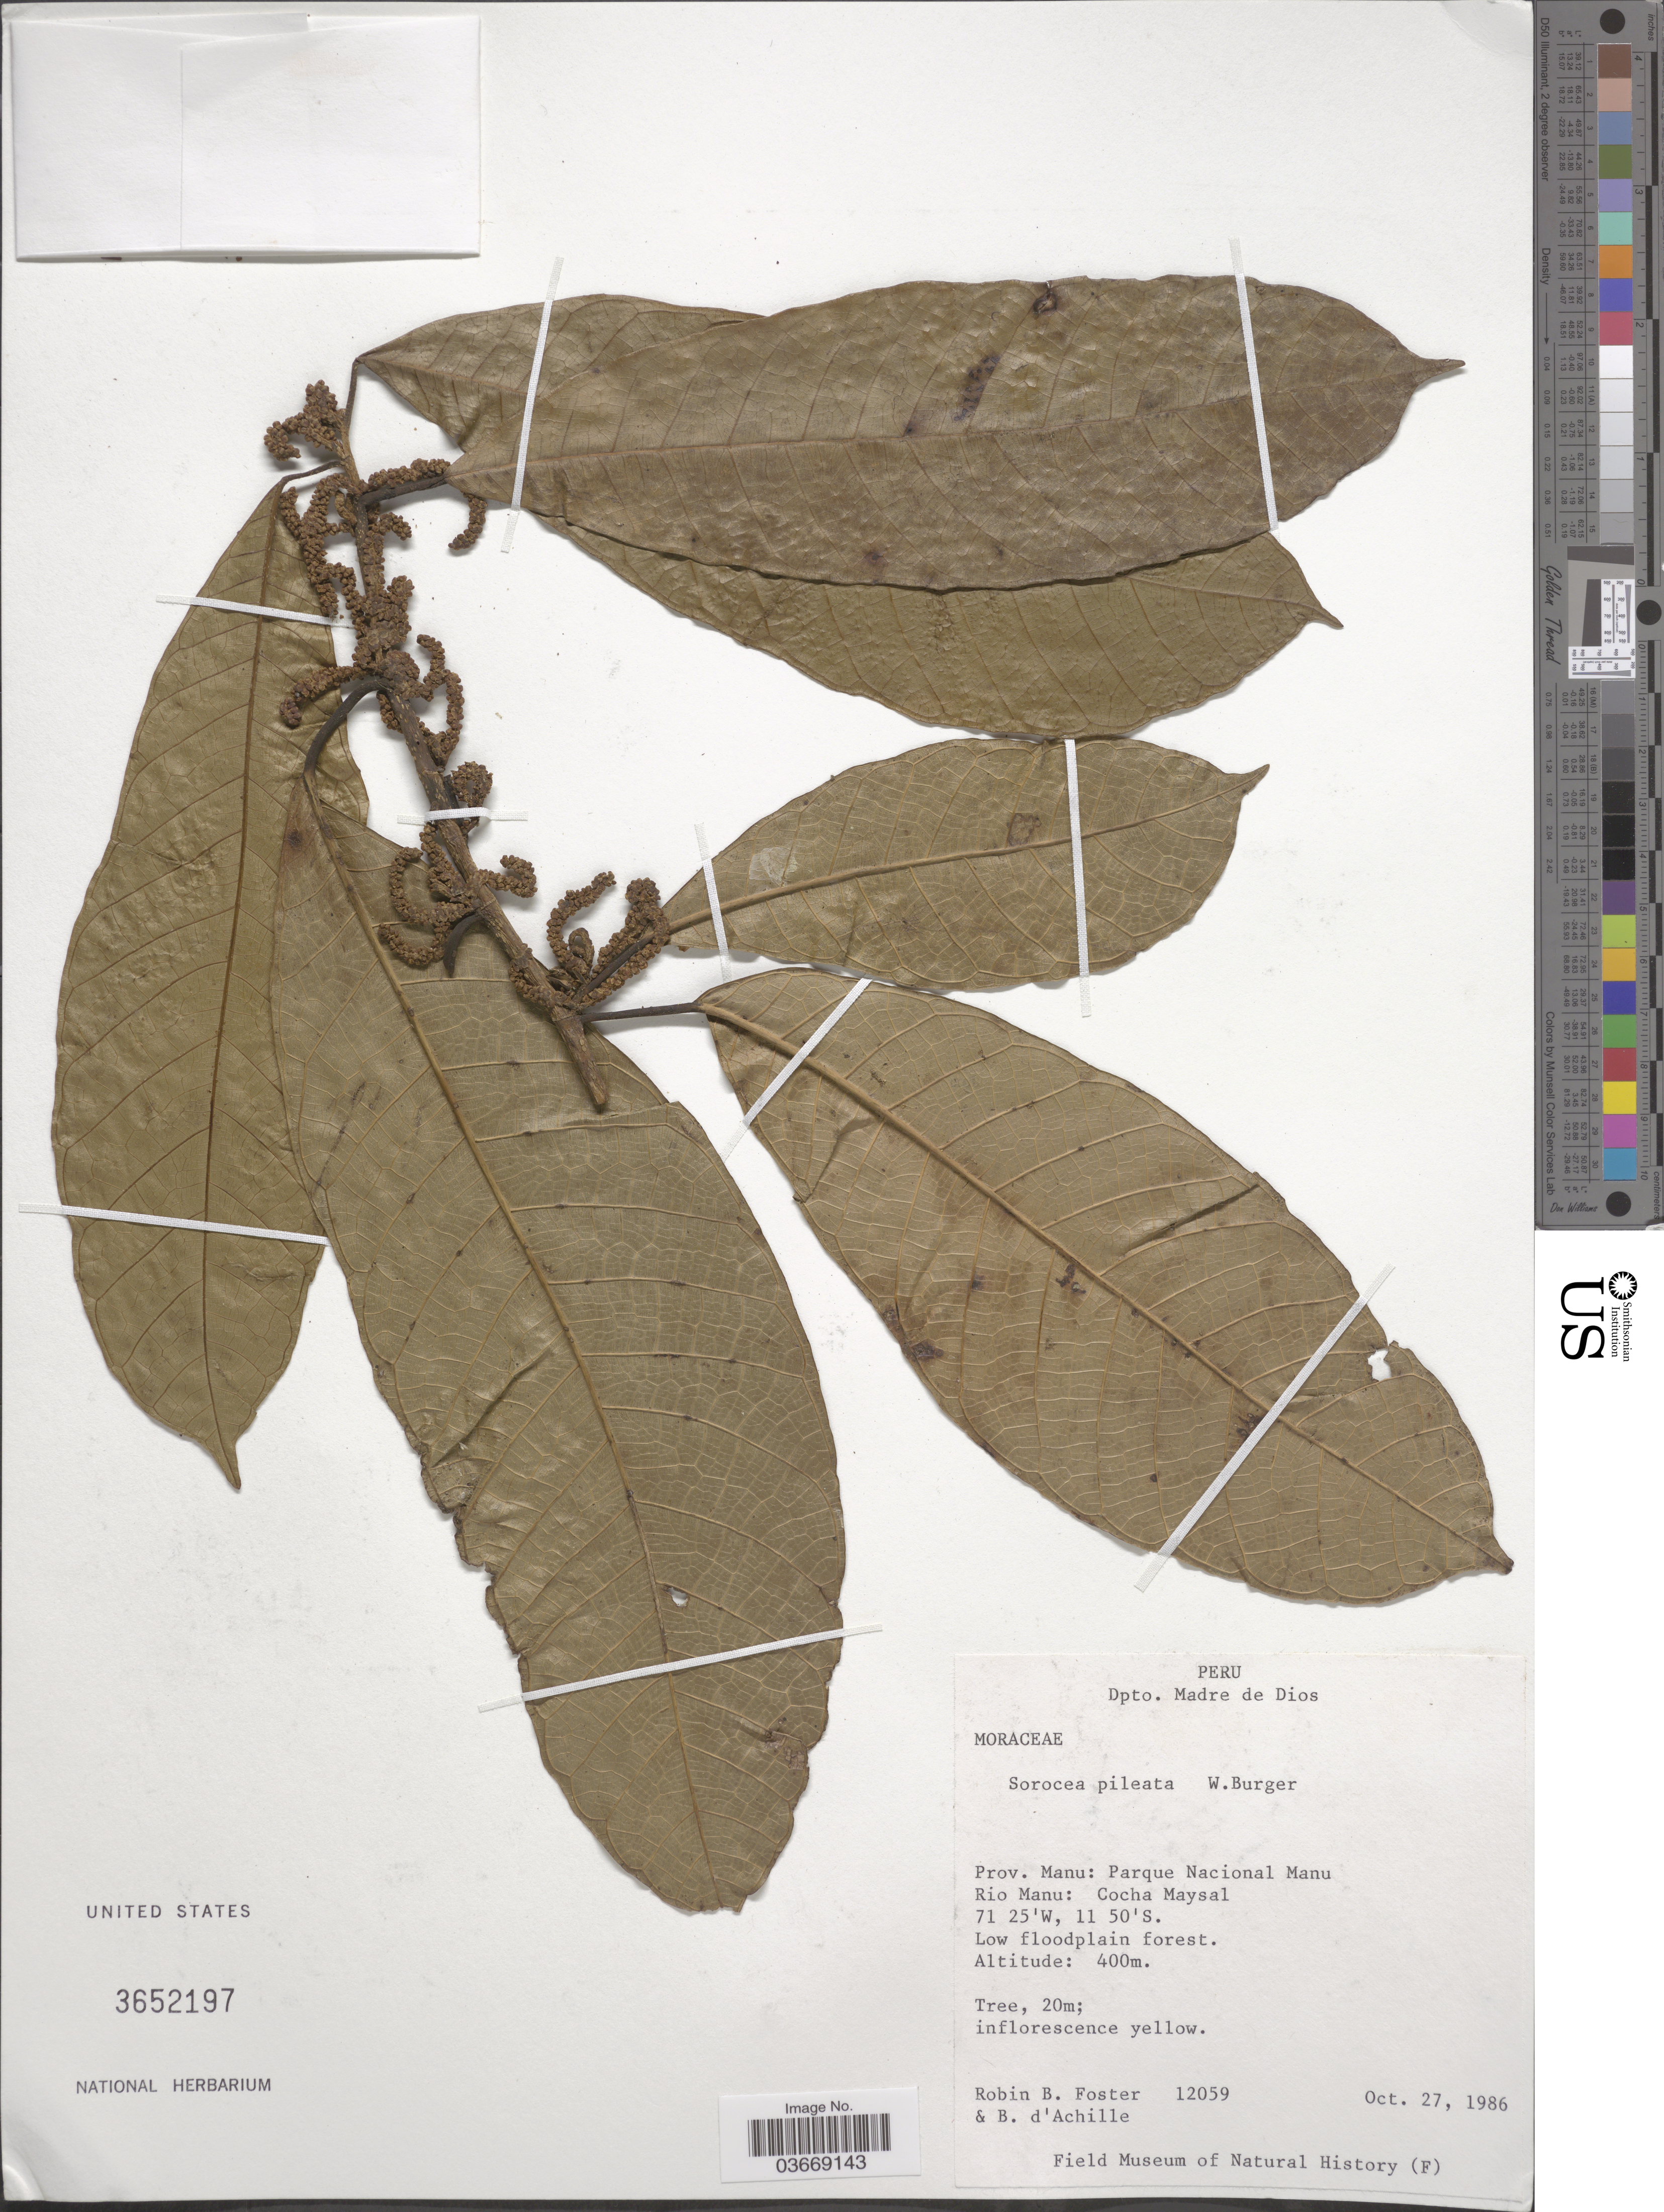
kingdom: Plantae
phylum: Tracheophyta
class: Magnoliopsida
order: Rosales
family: Moraceae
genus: Sorocea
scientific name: Sorocea guilleminiana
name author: Gaudich.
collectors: R. B. Foster & B. d'Achille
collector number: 12059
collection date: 1986-10-27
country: Peru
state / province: Madre de Dios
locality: Dpto. Madre de Dios. Prov. Manu: Parque Nacional Manu. Rio Manu: Cocha Maysal.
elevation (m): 400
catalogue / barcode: US 3652197